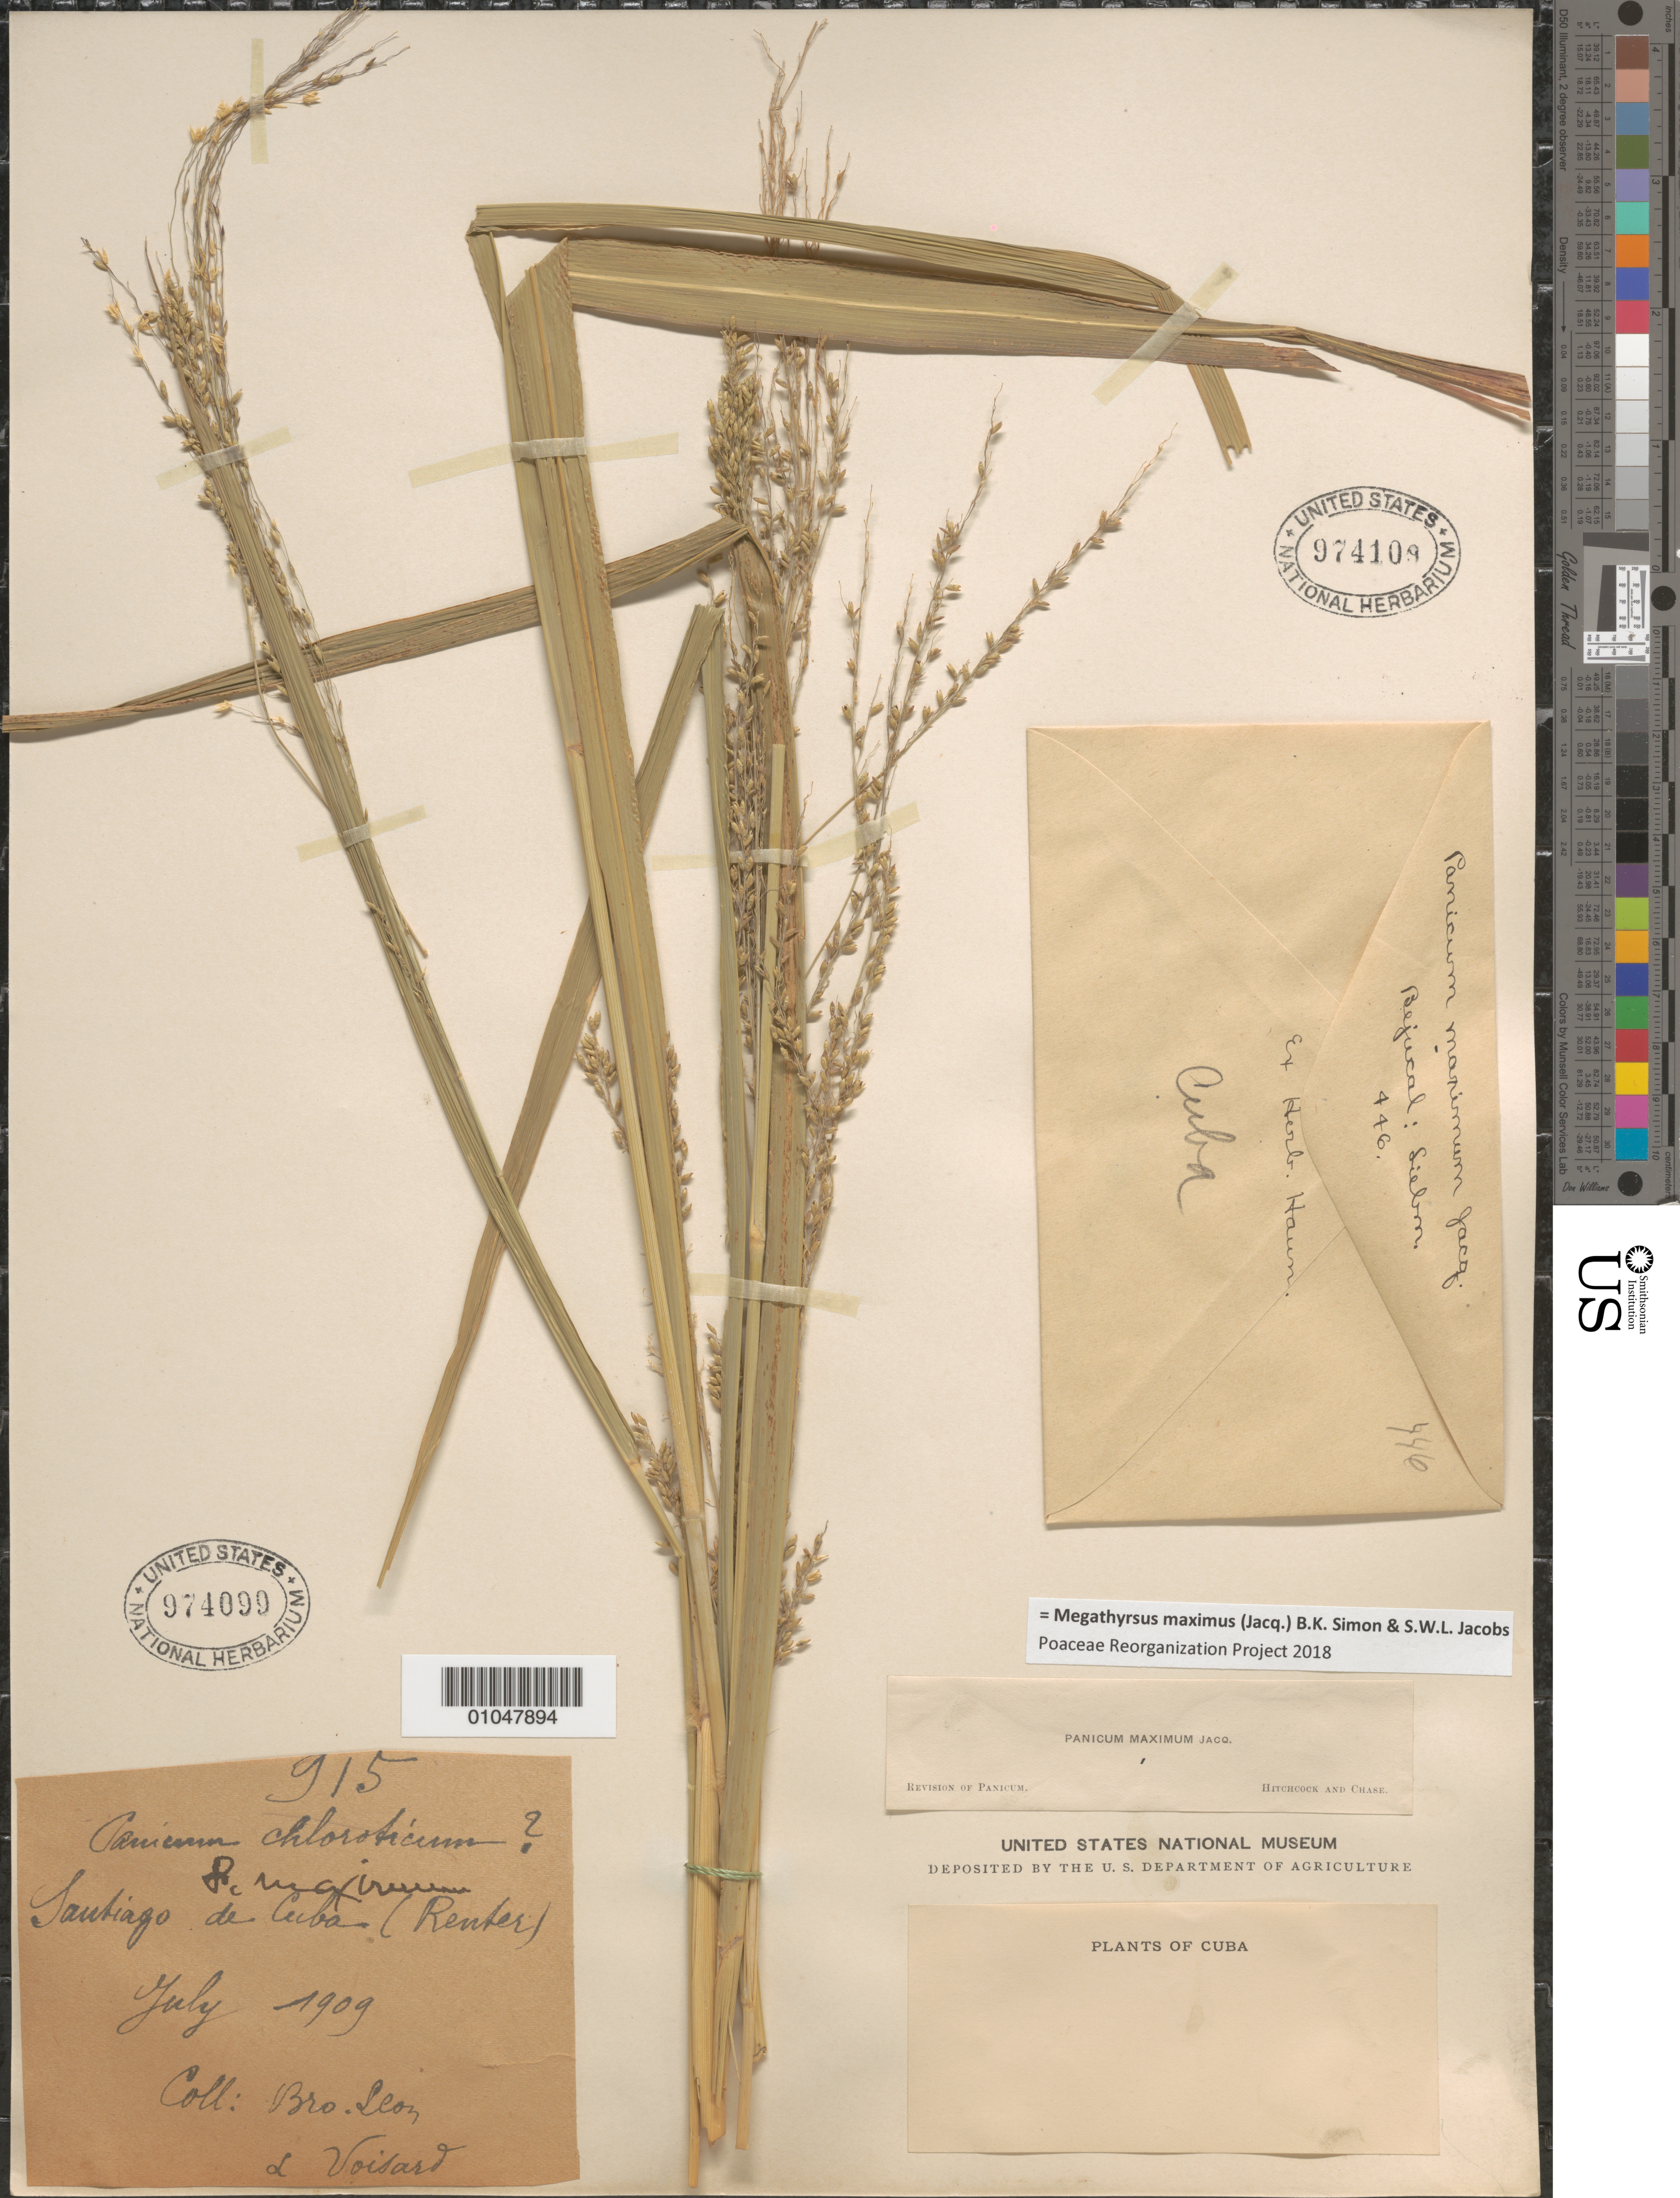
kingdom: Plantae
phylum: Tracheophyta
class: Liliopsida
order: Poales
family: Poaceae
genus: Panicum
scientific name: Panicum maximum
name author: Jacq.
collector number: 446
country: Cuba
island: Cuba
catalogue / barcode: US 974109